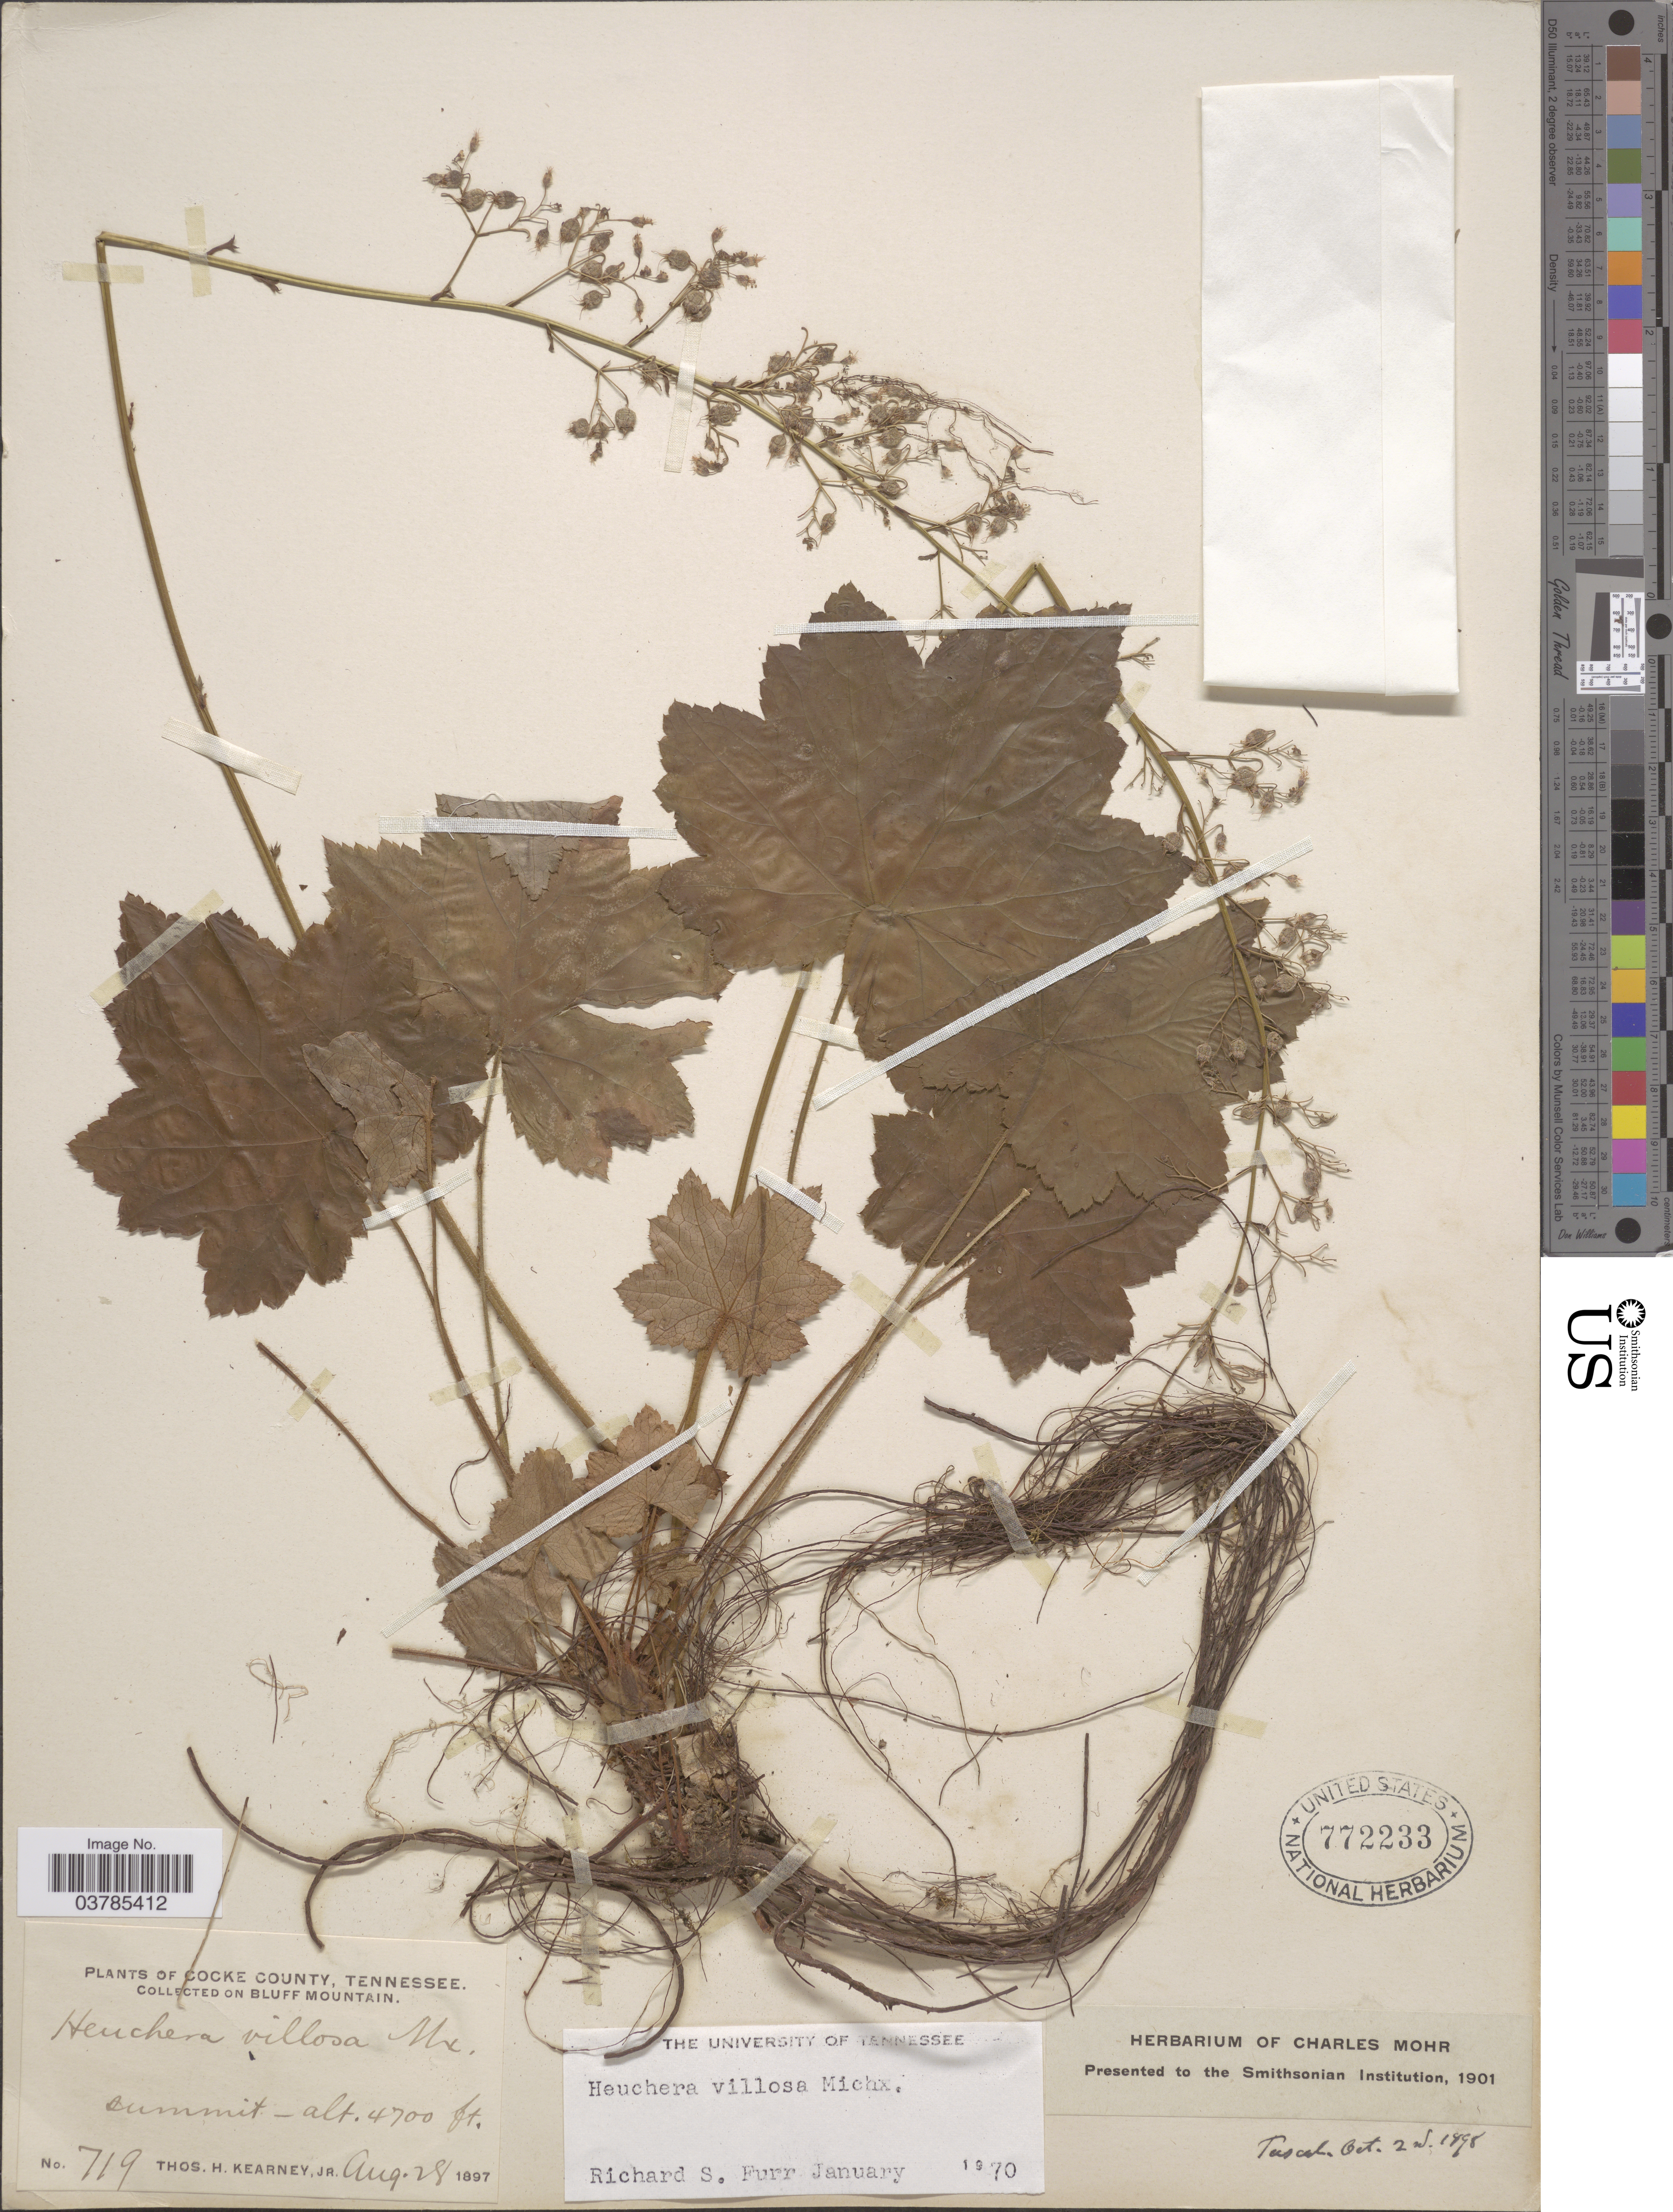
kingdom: Plantae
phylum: Tracheophyta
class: Magnoliopsida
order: Saxifragales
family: Saxifragaceae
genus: Heuchera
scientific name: Heuchera villosa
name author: Michx.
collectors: T. H. Kearney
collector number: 719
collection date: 1897-08-28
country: United States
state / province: Tennessee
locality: Cocke County. On Bluff Mountain. Summit.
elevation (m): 1433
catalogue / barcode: US 772233